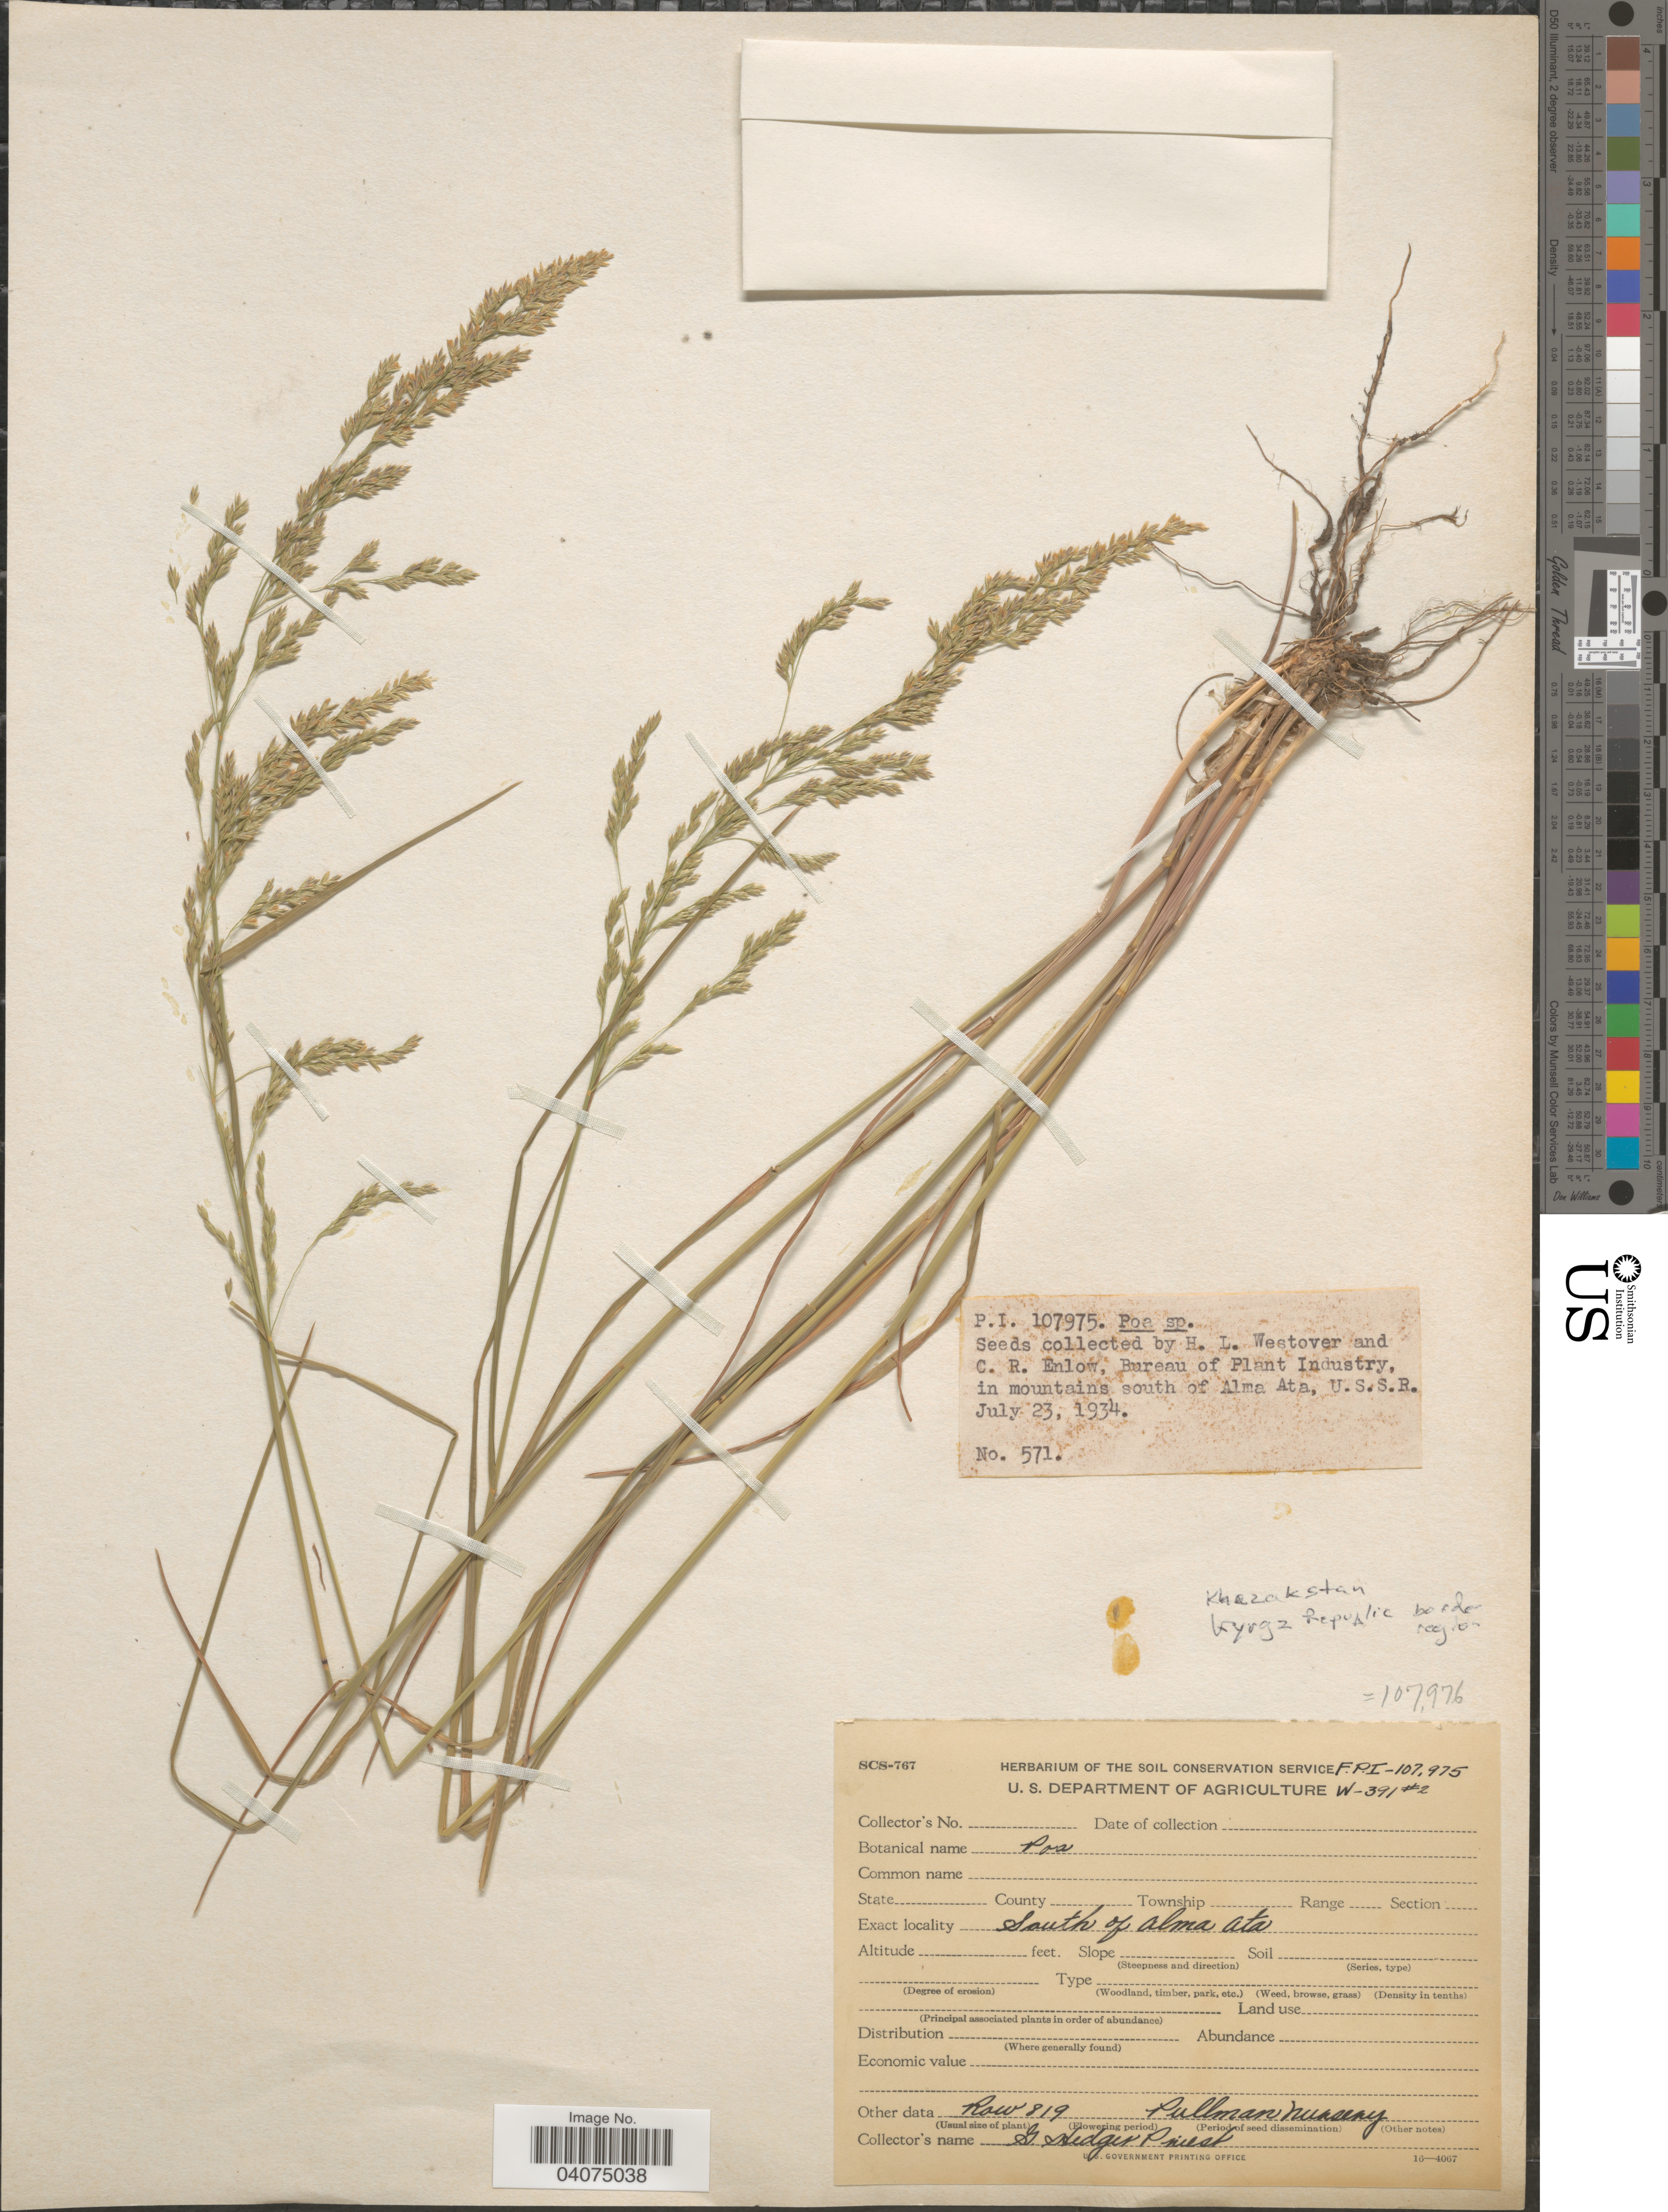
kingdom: Plantae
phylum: Tracheophyta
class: Liliopsida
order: Poales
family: Poaceae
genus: Poa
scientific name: Poa sp.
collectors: G. Priest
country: United States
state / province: Washington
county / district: Whitman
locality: Row 819 Pullman Nursery.